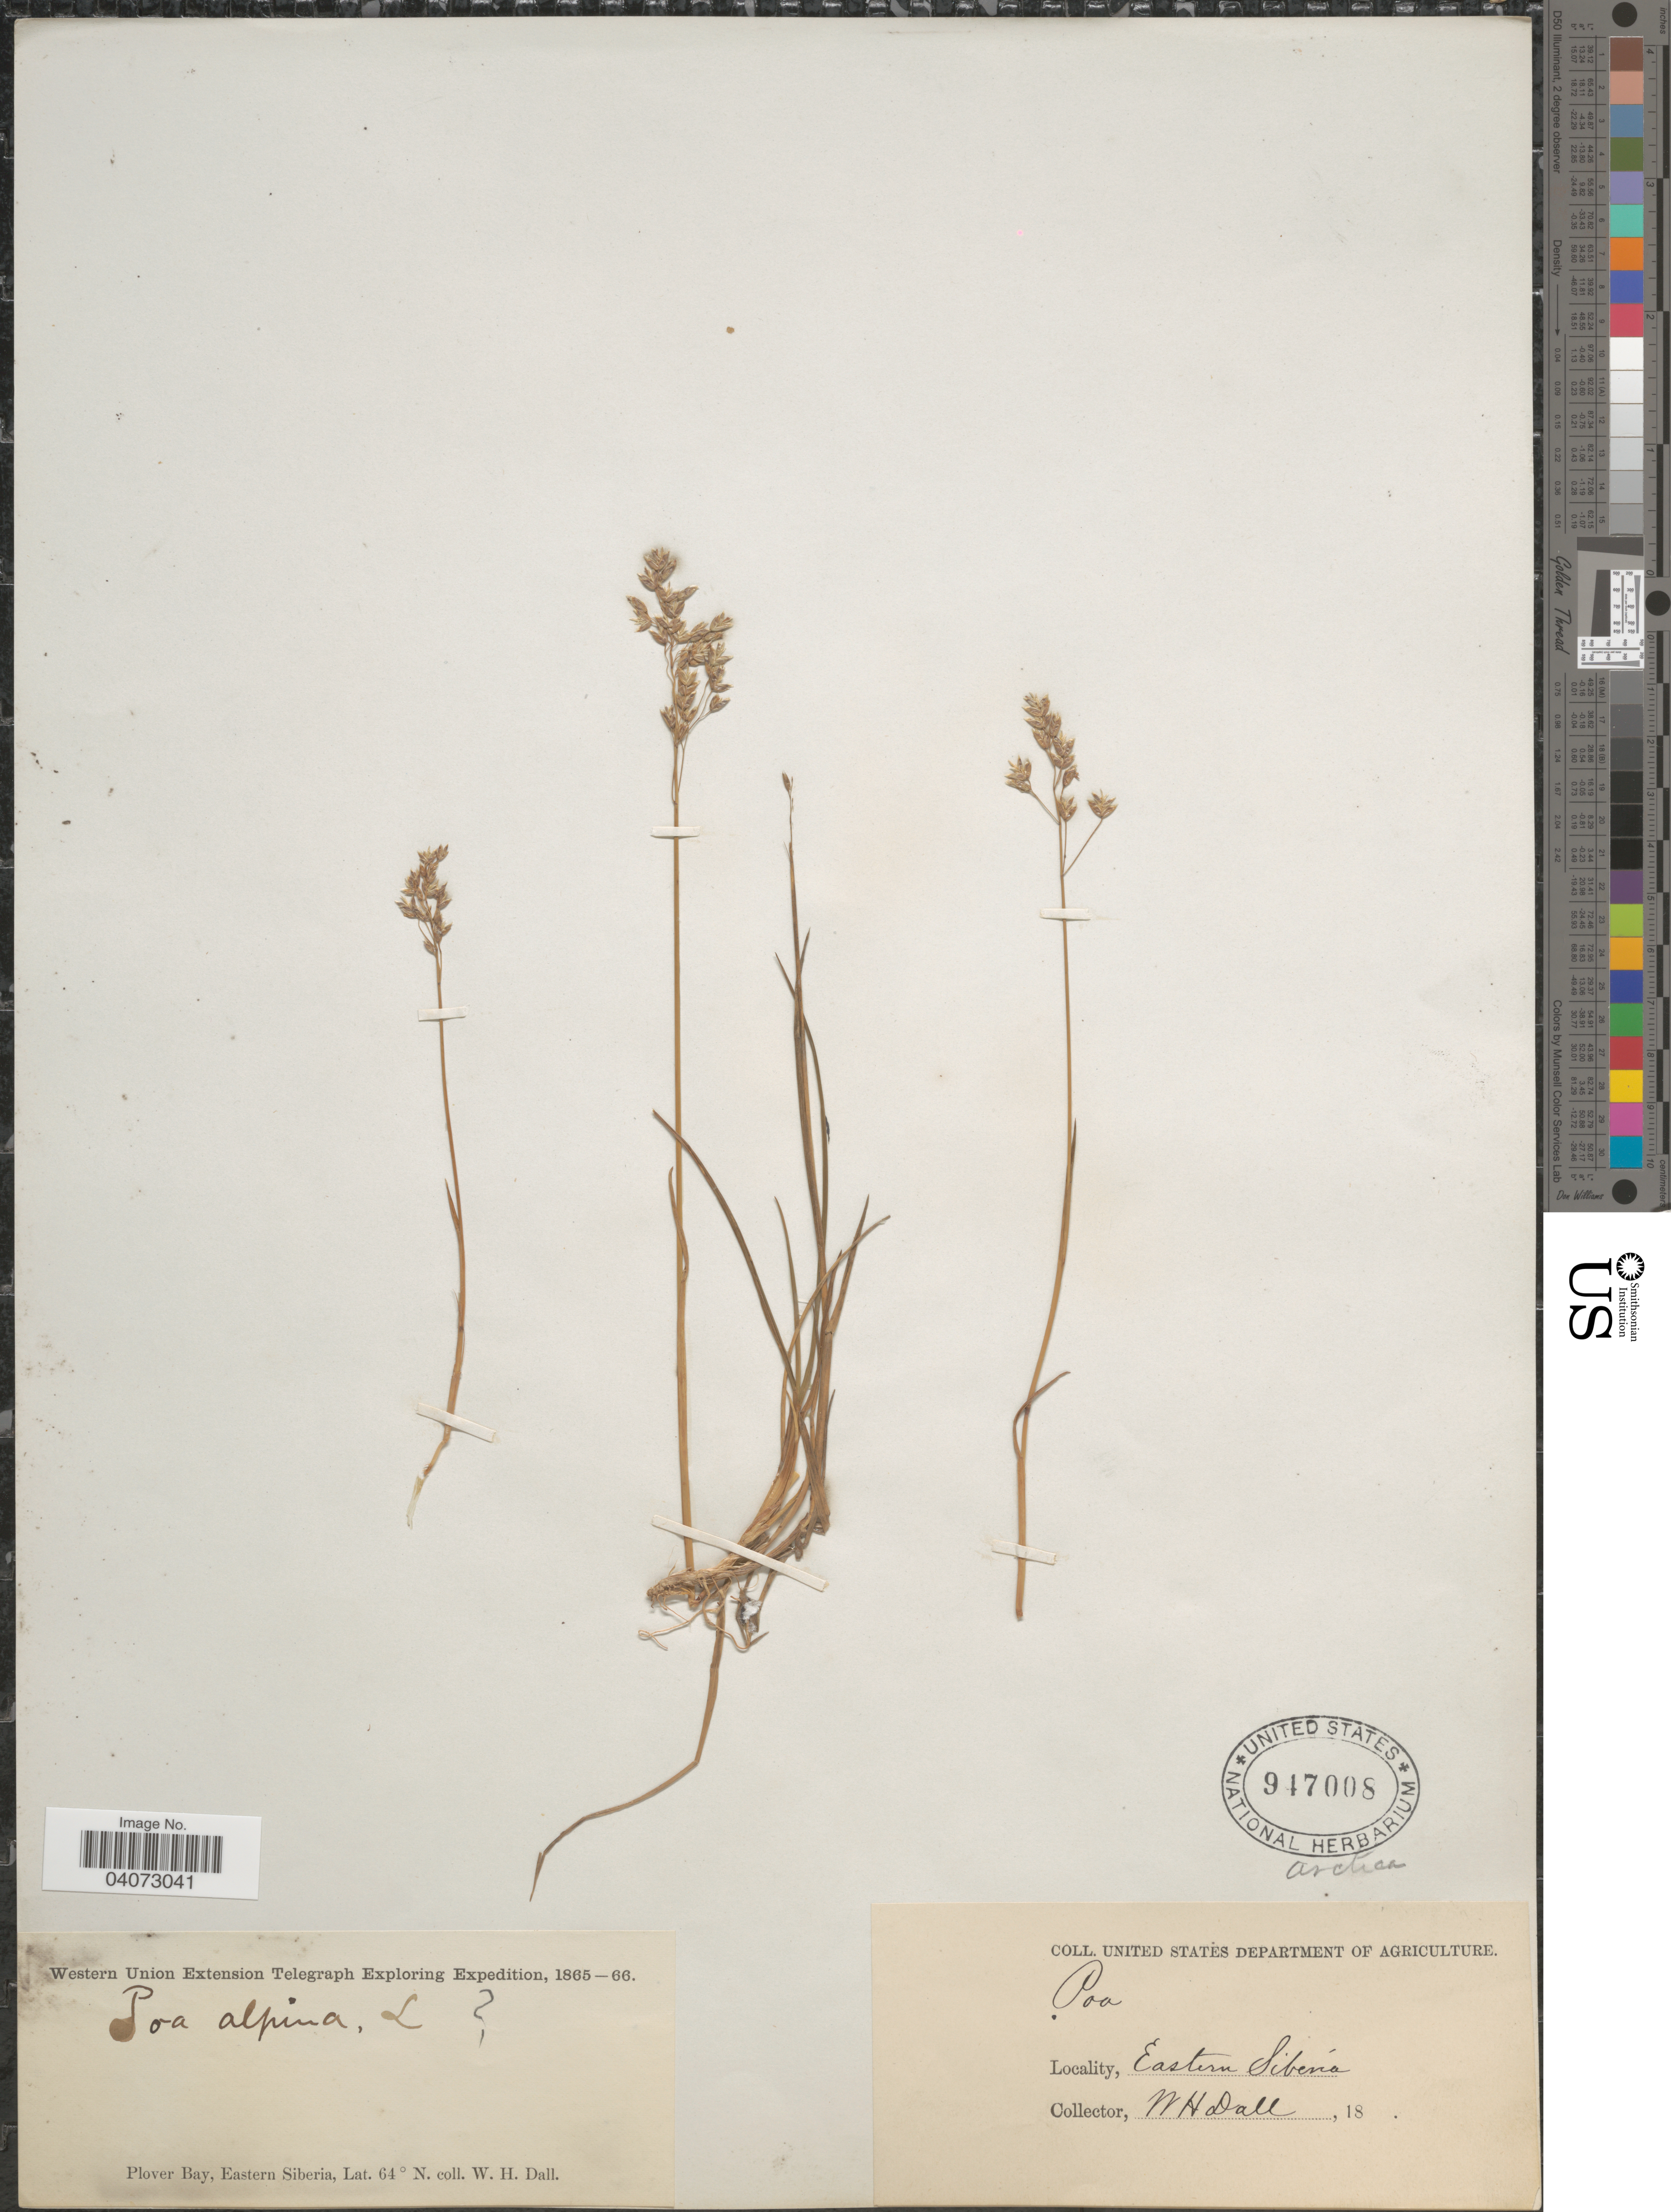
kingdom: Plantae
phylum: Tracheophyta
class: Liliopsida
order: Poales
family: Poaceae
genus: Poa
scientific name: Poa arctica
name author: R. Br.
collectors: W. Dall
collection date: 1865/1866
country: Russian Federation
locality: Eastern Siberia. Western Union Extension Telegraph Exploring Expedition, 1865-66. Plover Bay.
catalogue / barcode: US 947008